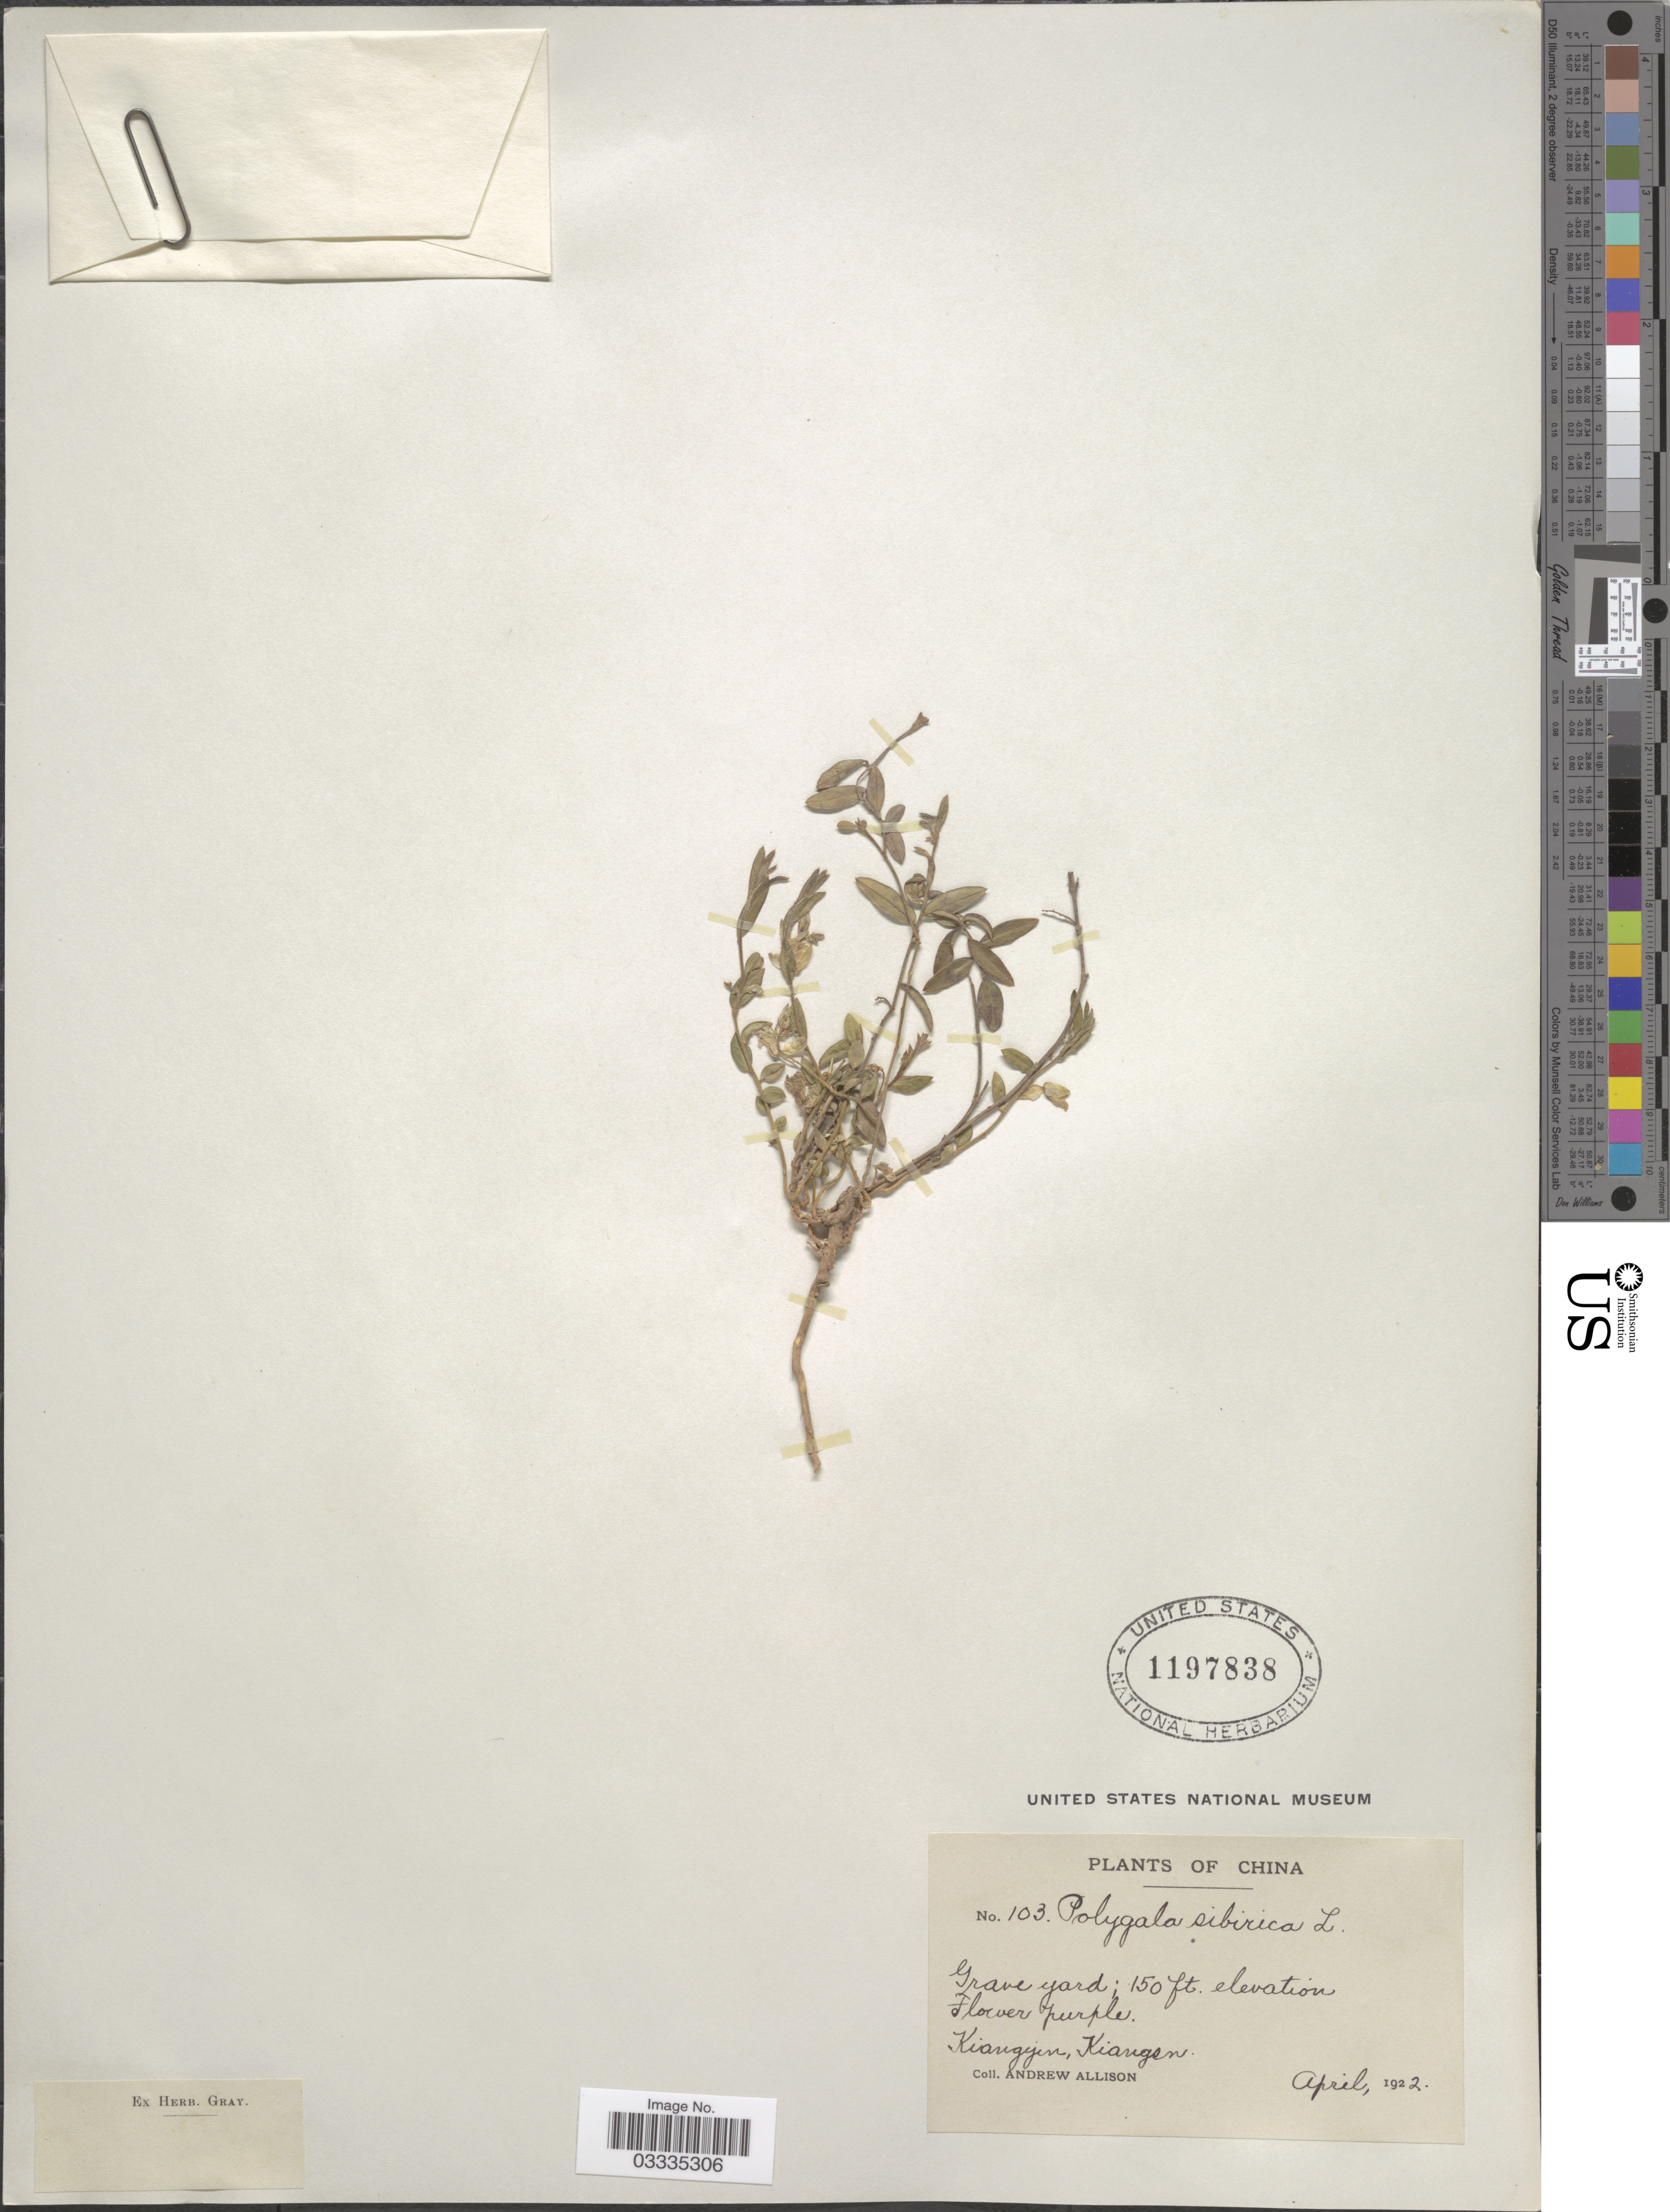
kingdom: Plantae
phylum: Tracheophyta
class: Magnoliopsida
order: Fabales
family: Polygalaceae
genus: Polygala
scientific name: Polygala sibirica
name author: L.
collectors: A. Allison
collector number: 103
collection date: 1922-04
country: China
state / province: Jiangsu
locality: Grave yard. Kiangyin, Kiangsu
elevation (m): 46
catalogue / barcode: US 1197838